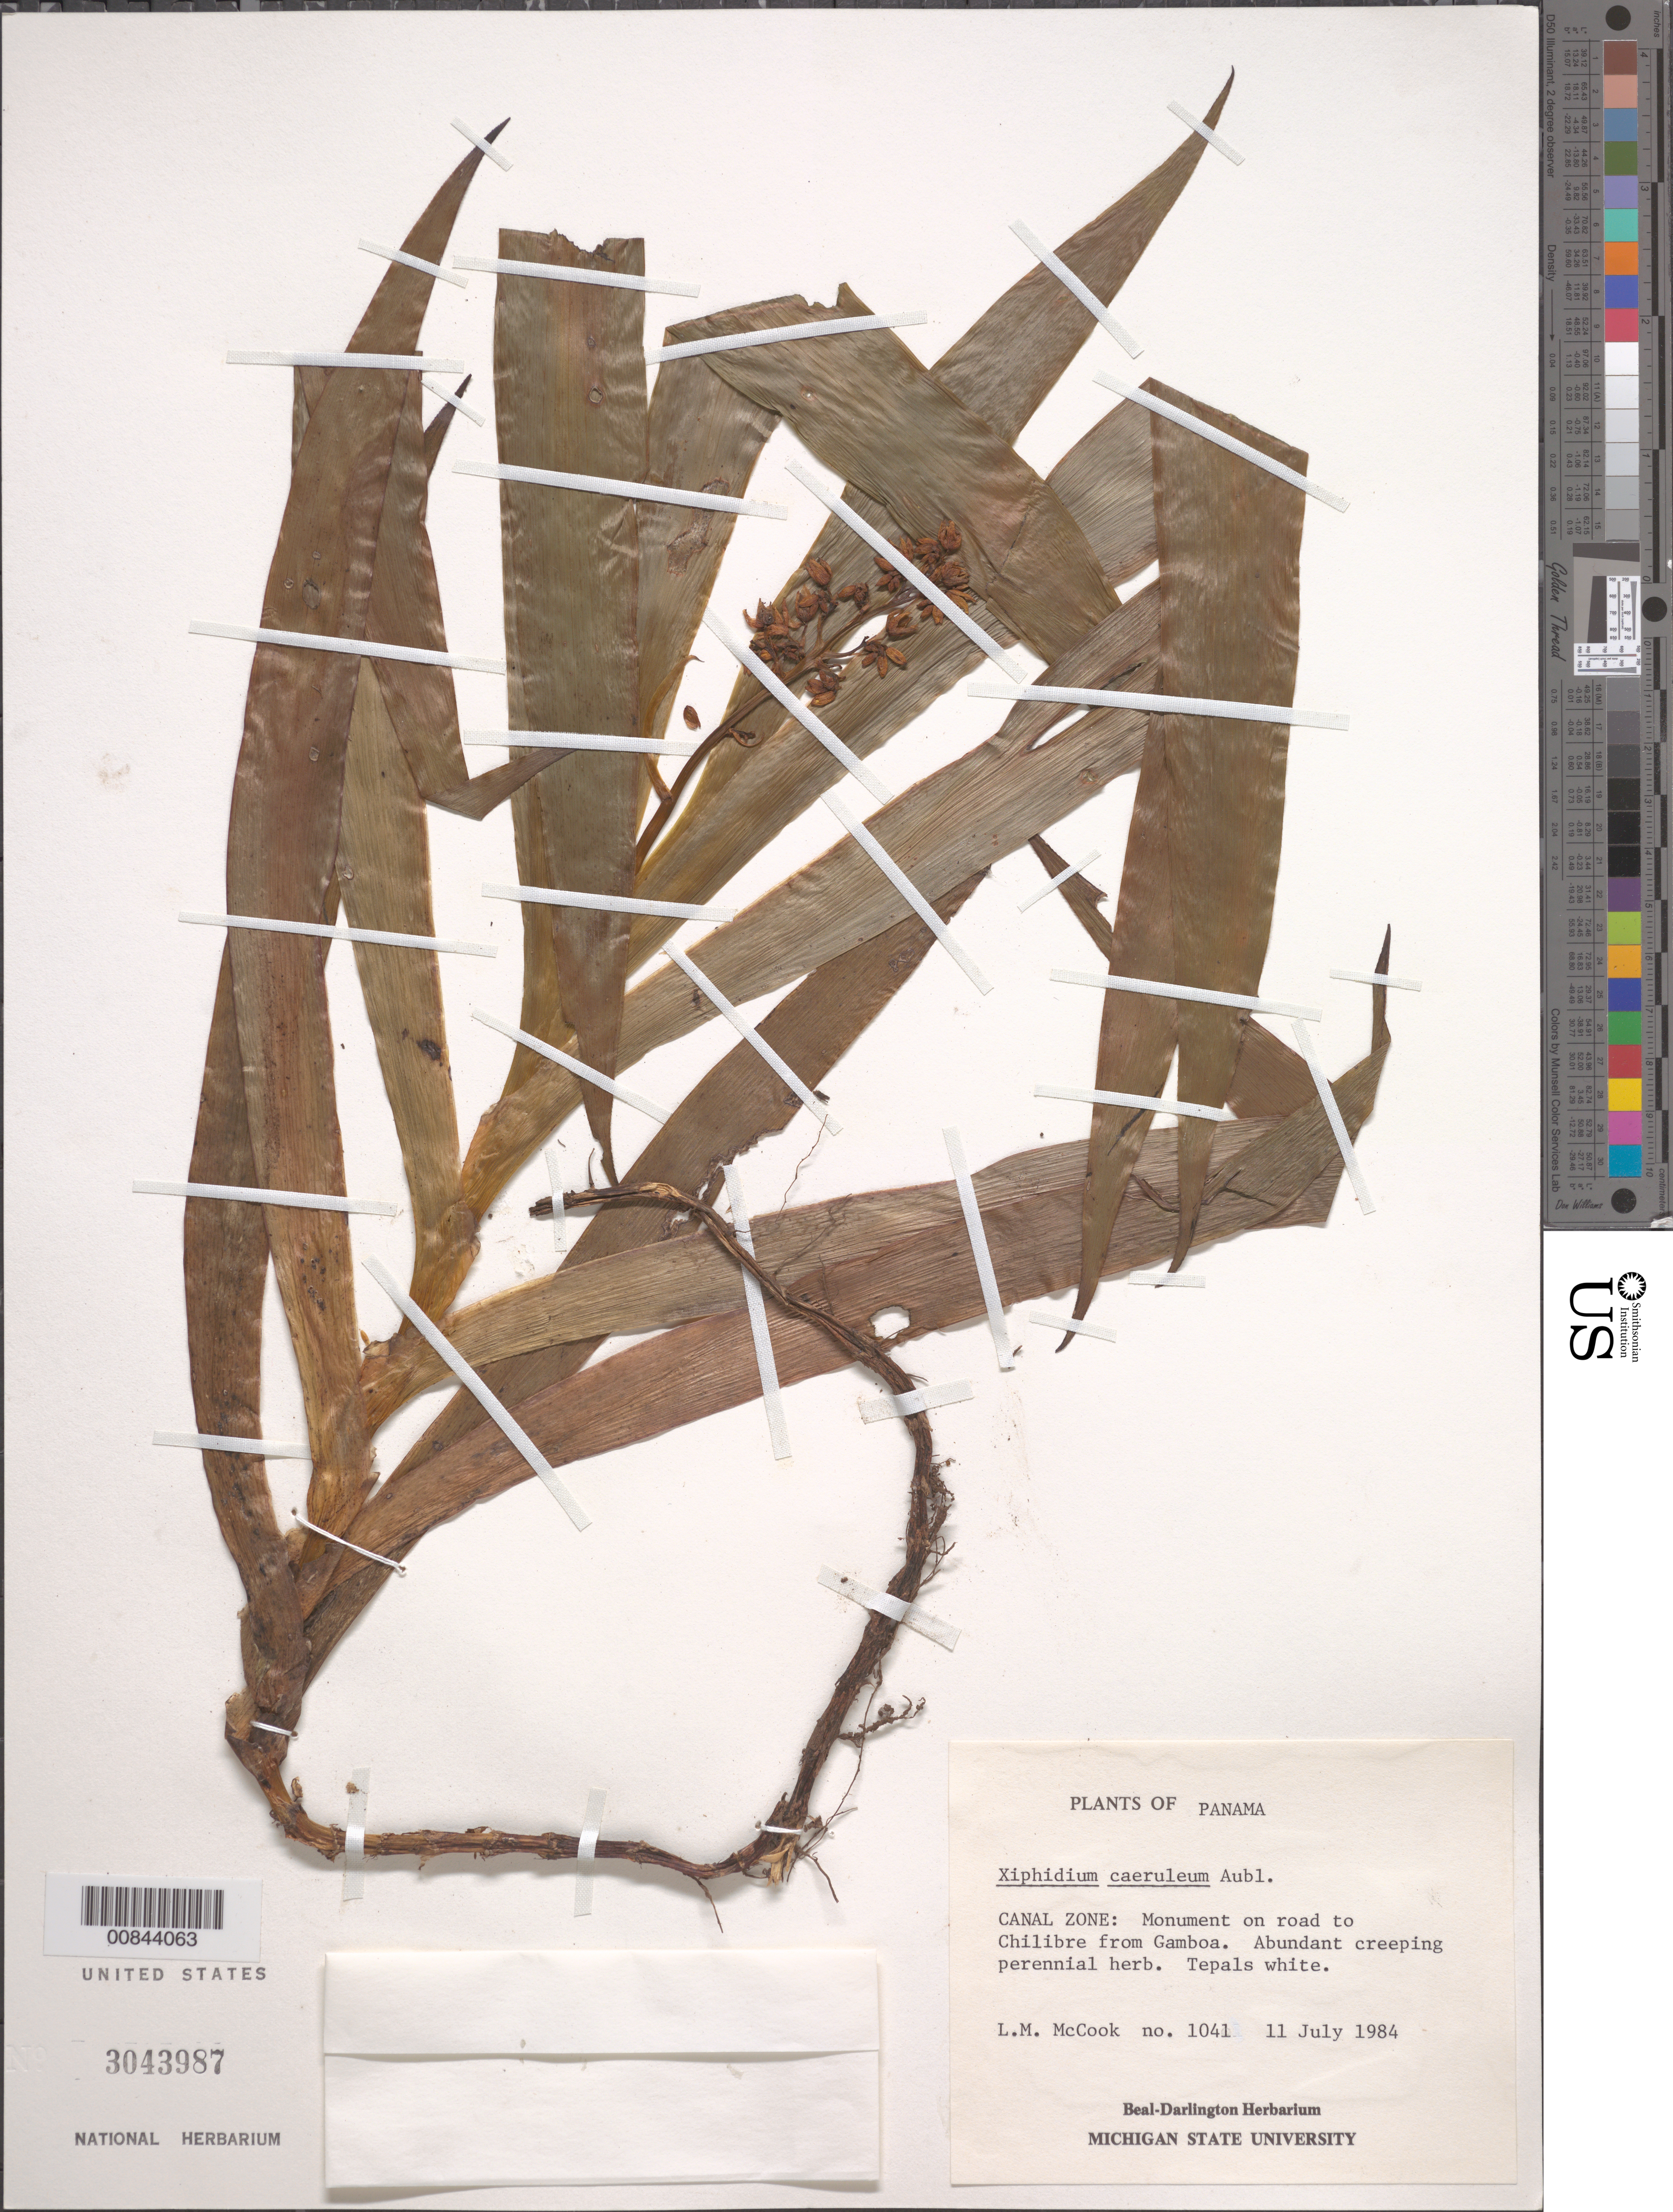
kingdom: Plantae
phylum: Tracheophyta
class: Liliopsida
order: Commelinales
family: Haemodoraceae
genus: Xiphidium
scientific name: Xiphidium caeruleum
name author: Aubl.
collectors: L. McCook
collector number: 1041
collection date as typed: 11 Jul 1984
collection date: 1984-07-11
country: Panama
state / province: Colón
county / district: Canal Zone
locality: Canal Zone, monument on road to Chilibre from Gamboa.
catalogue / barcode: US 3043987